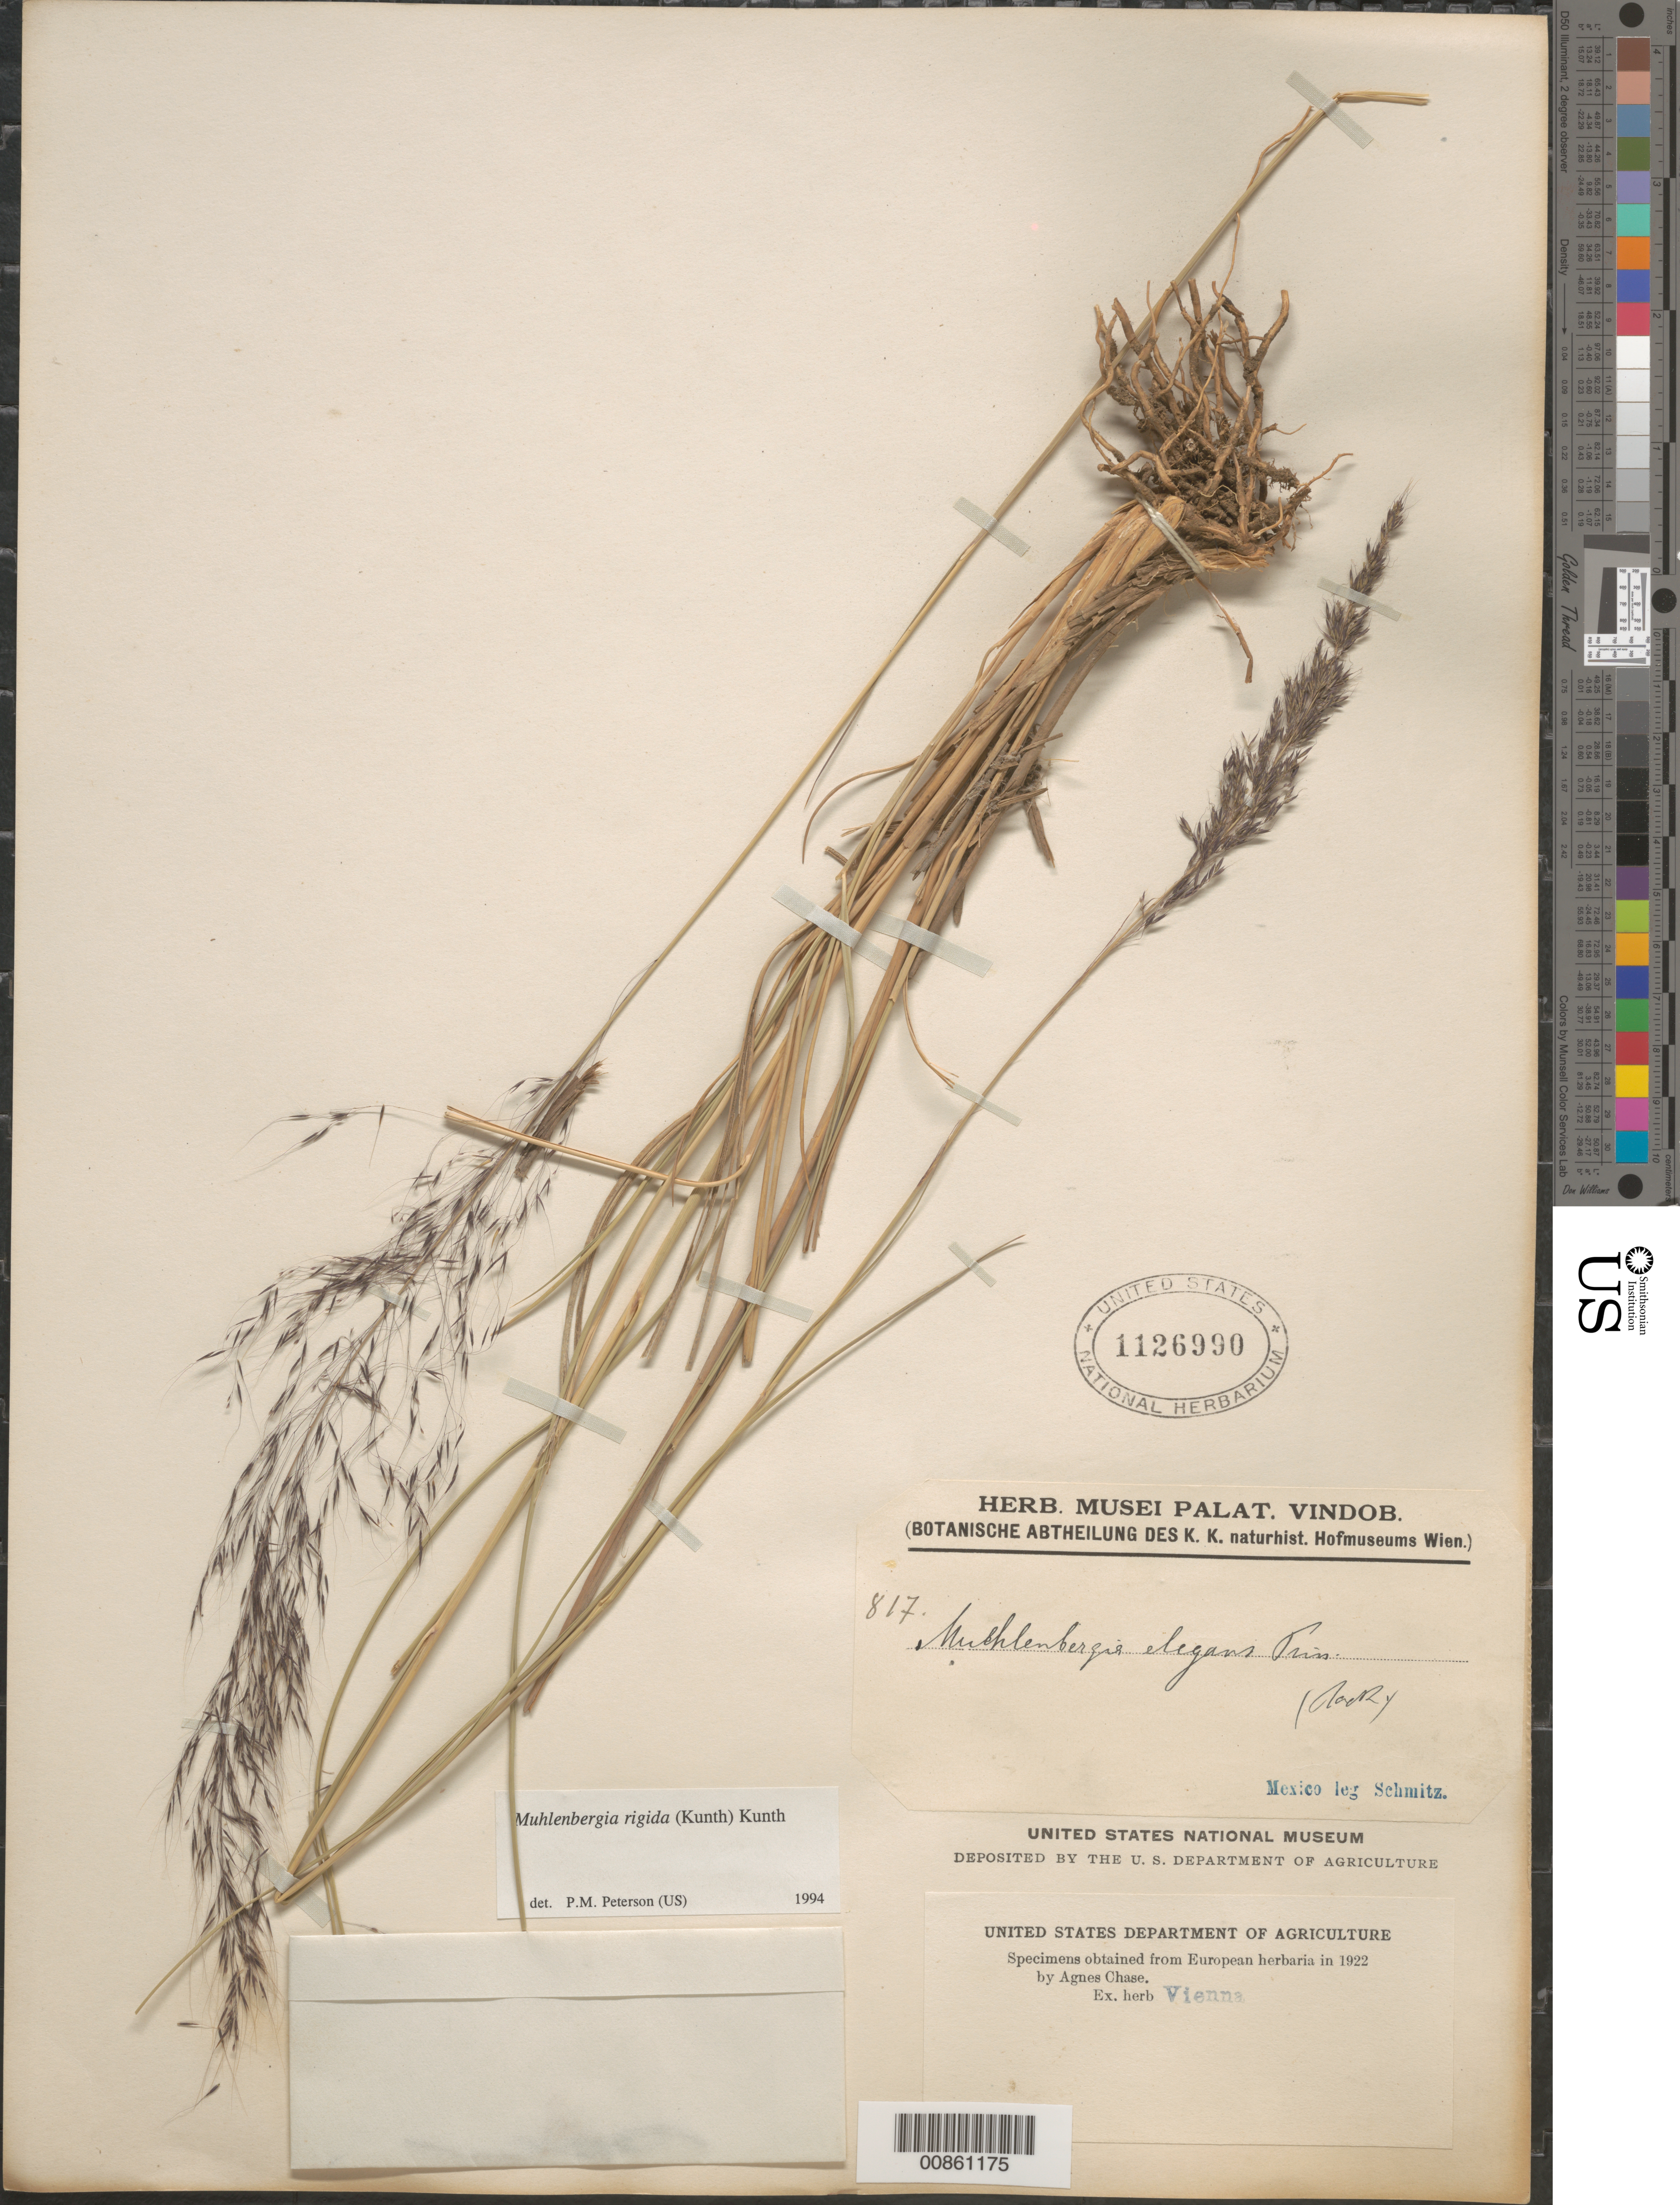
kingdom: Plantae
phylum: Tracheophyta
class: Liliopsida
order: Poales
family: Poaceae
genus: Muhlenbergia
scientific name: Muhlenbergia rigida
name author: (Kunth) Kunth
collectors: A. Schmitz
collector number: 817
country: Mexico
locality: Mexico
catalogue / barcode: US 1126990